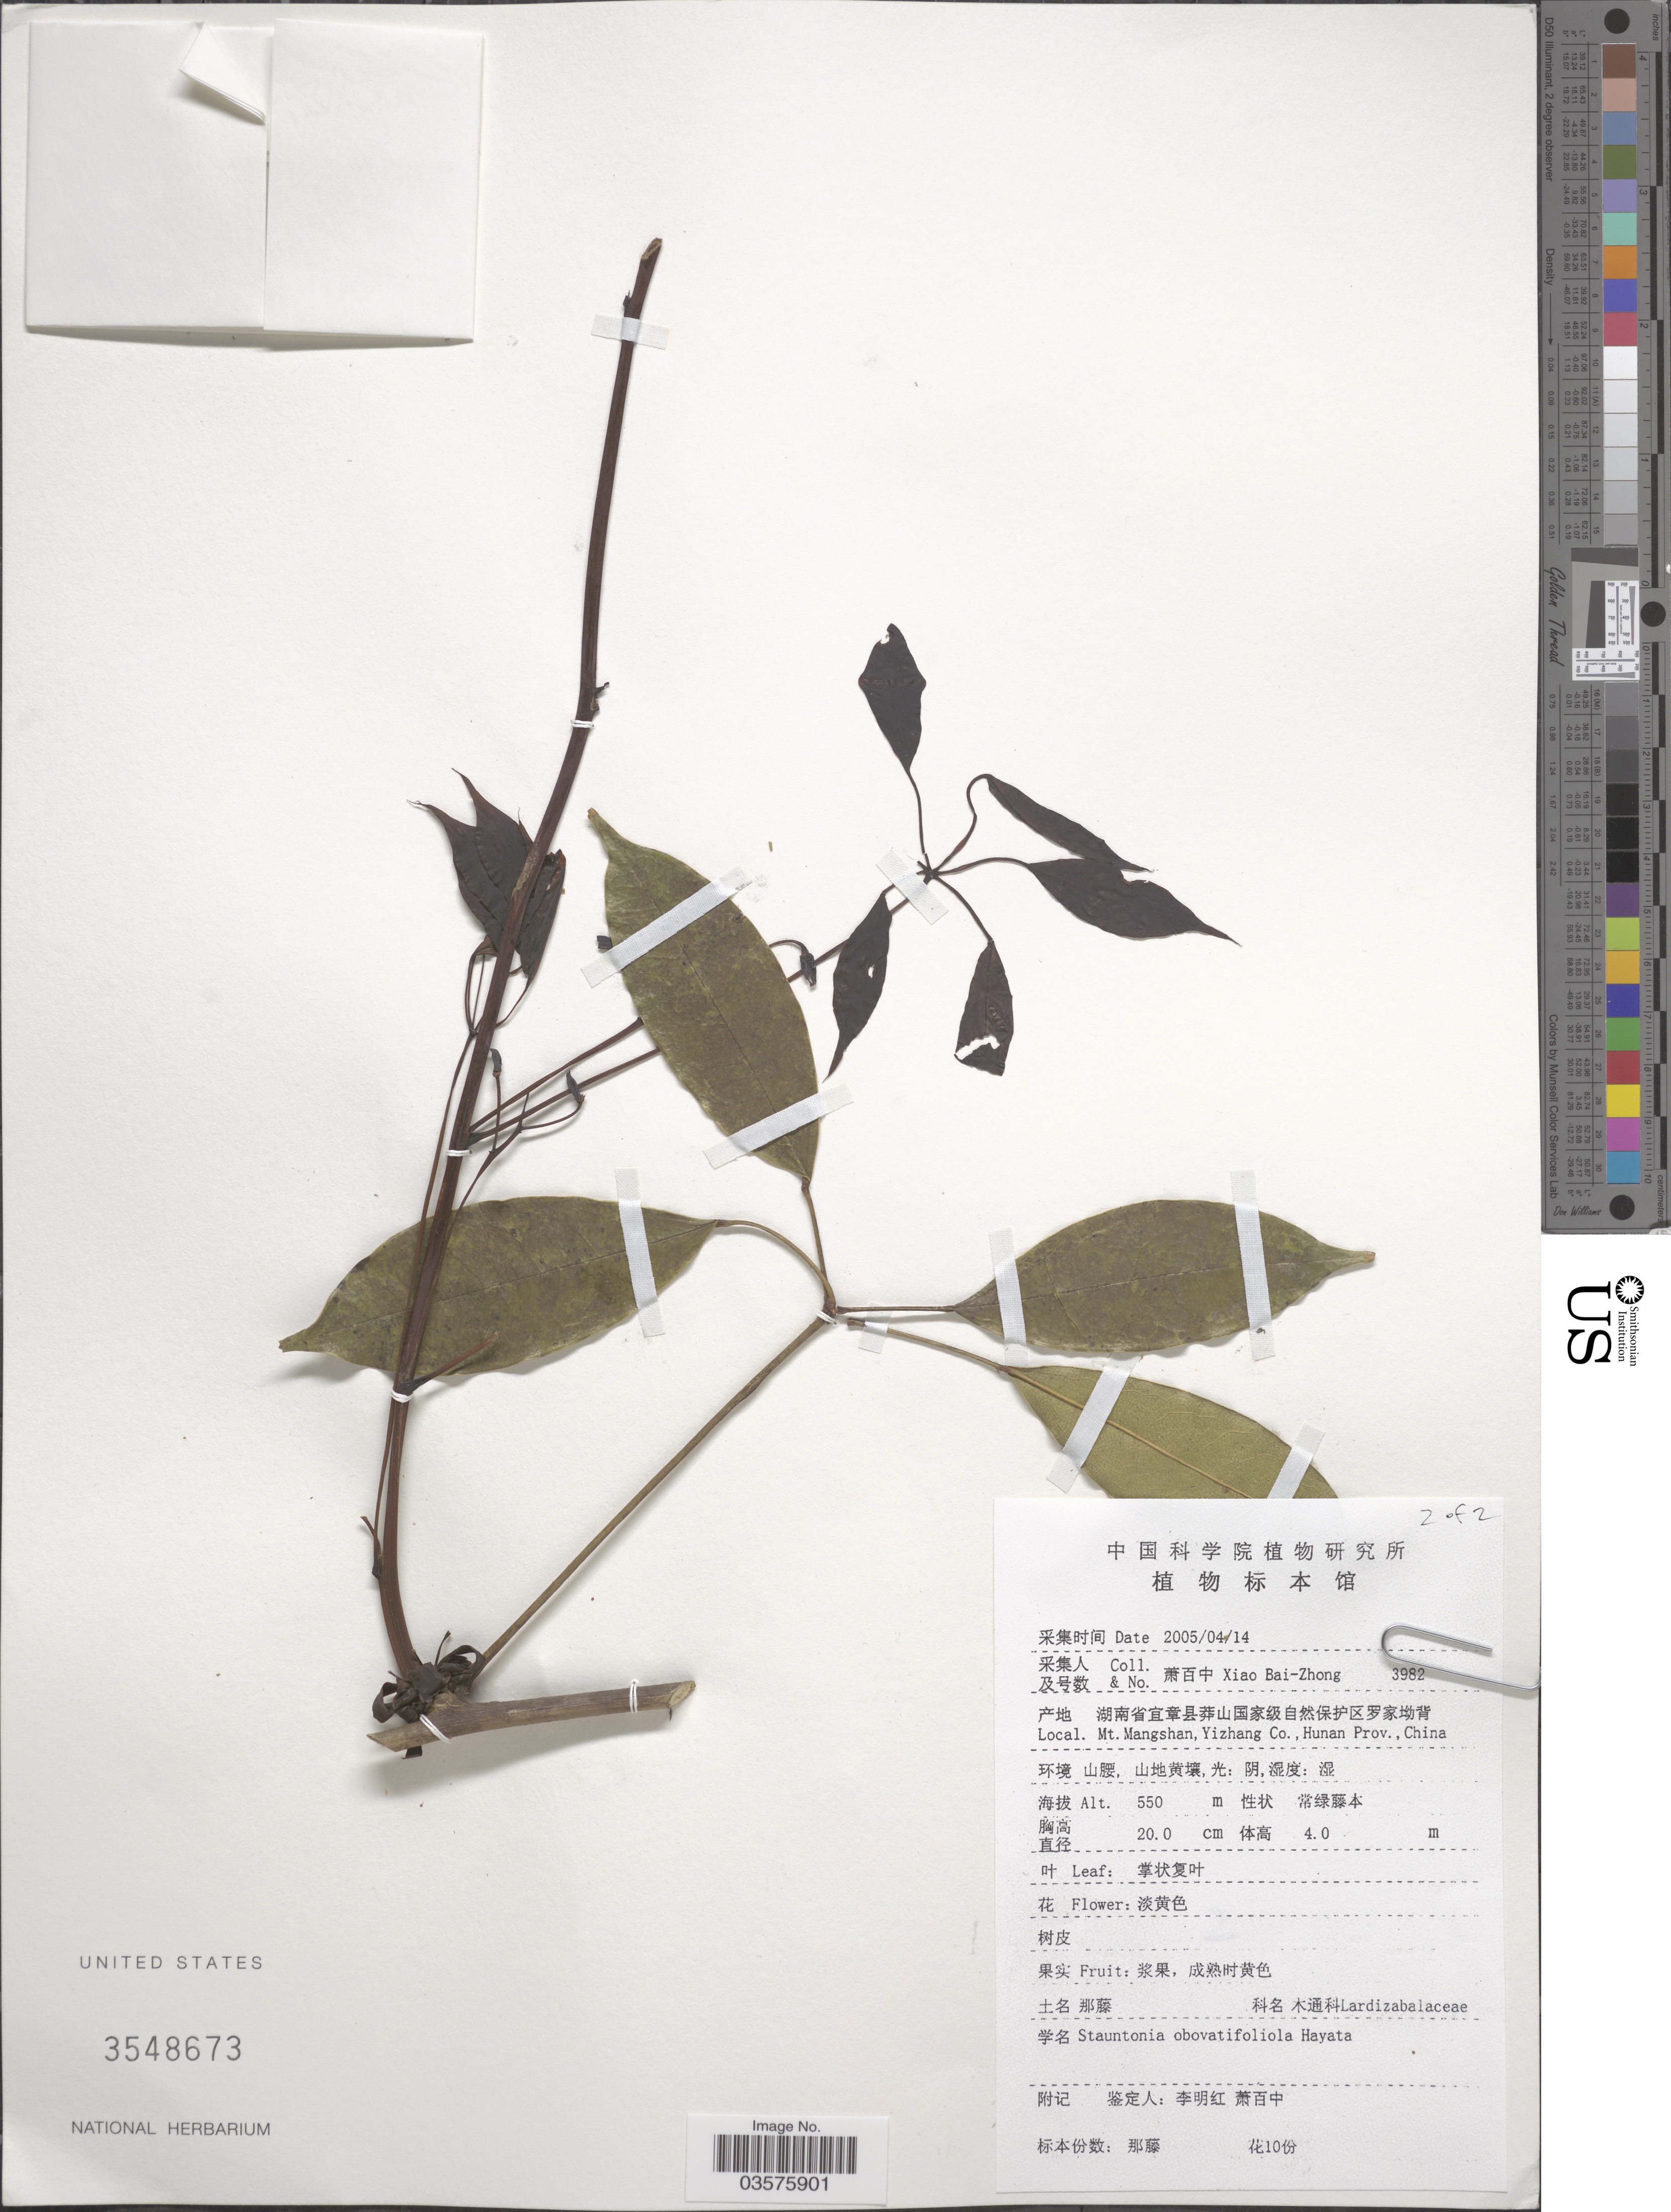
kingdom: Plantae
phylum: Tracheophyta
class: Magnoliopsida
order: Ranunculales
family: Lardizabalaceae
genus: Stauntonia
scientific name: Stauntonia obovatifoliola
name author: Hayata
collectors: B. Z. Xiao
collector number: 3982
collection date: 2005-04-14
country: China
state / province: Hunan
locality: Mt. Mangshan, Yizhang Co.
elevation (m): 550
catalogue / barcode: US 3548673